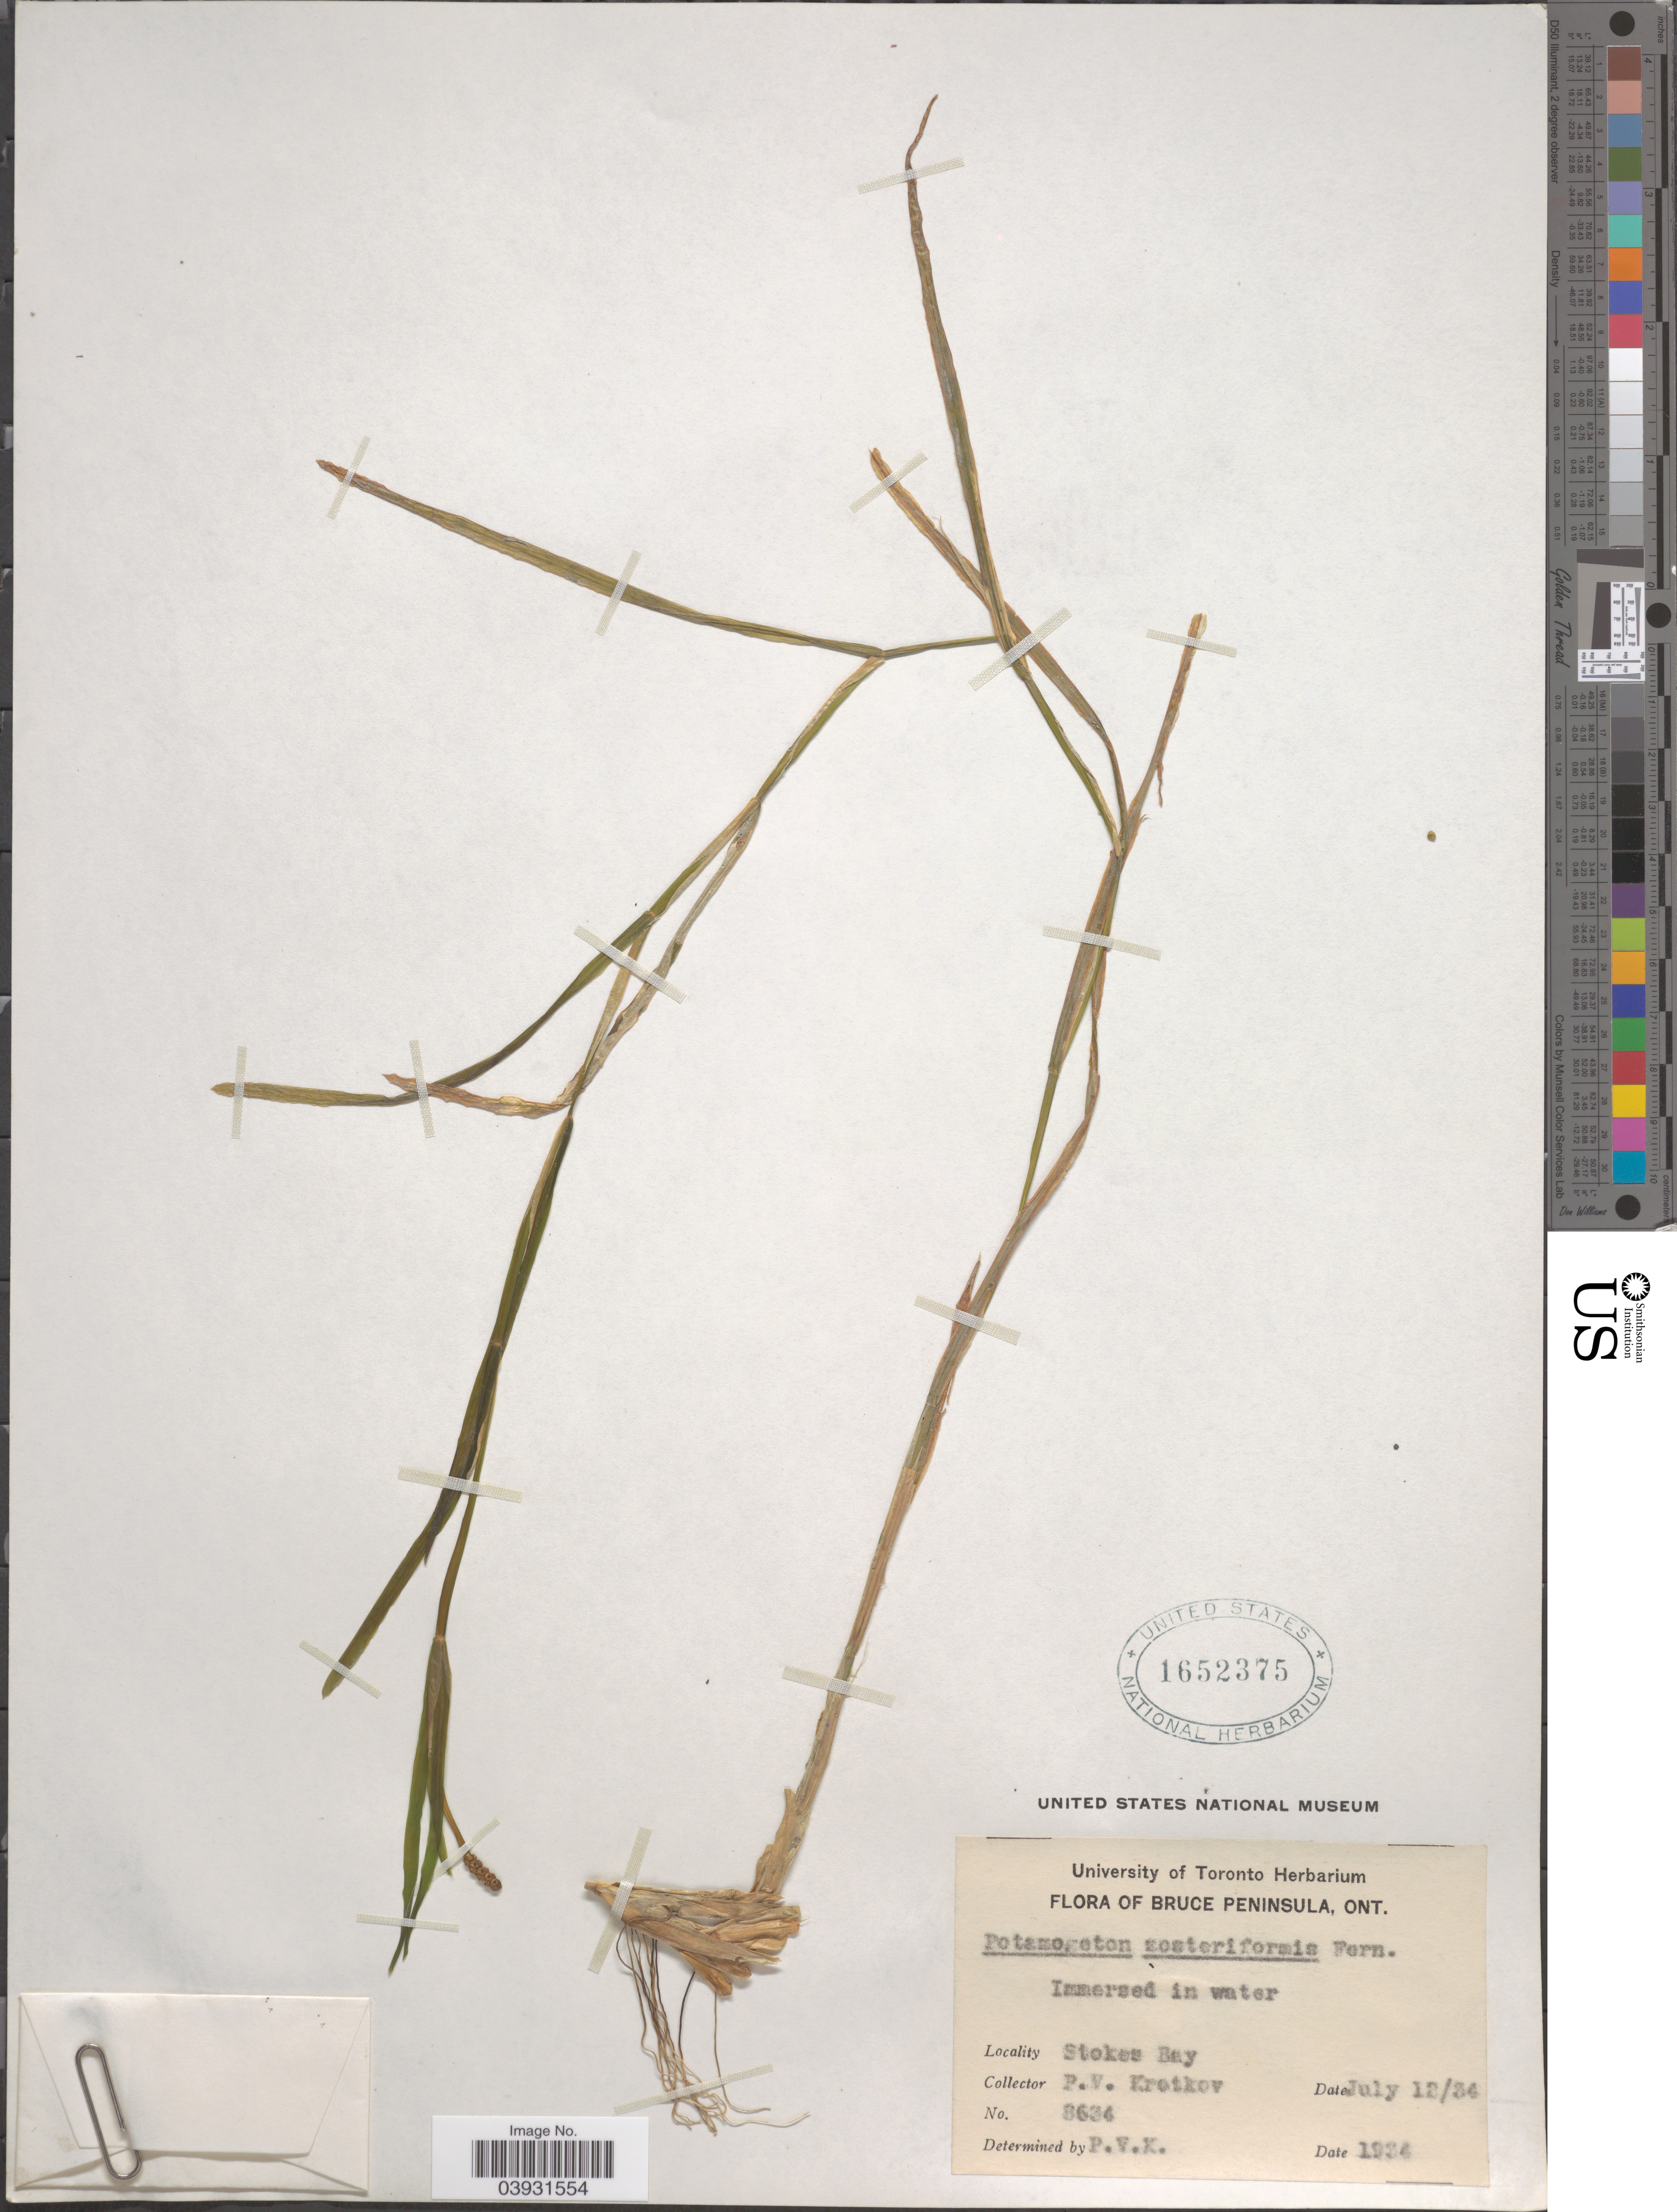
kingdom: Plantae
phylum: Tracheophyta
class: Liliopsida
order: Alismatales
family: Potamogetonaceae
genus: Potamogeton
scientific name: Potamogeton zosterifolius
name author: Schumach.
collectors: P. V. Krotkov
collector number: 8634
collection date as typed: Transcribed d/m/y: 12/7/34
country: Canada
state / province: Ontario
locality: Bruce Peninsula. Stokes Bay.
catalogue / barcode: US 1652375